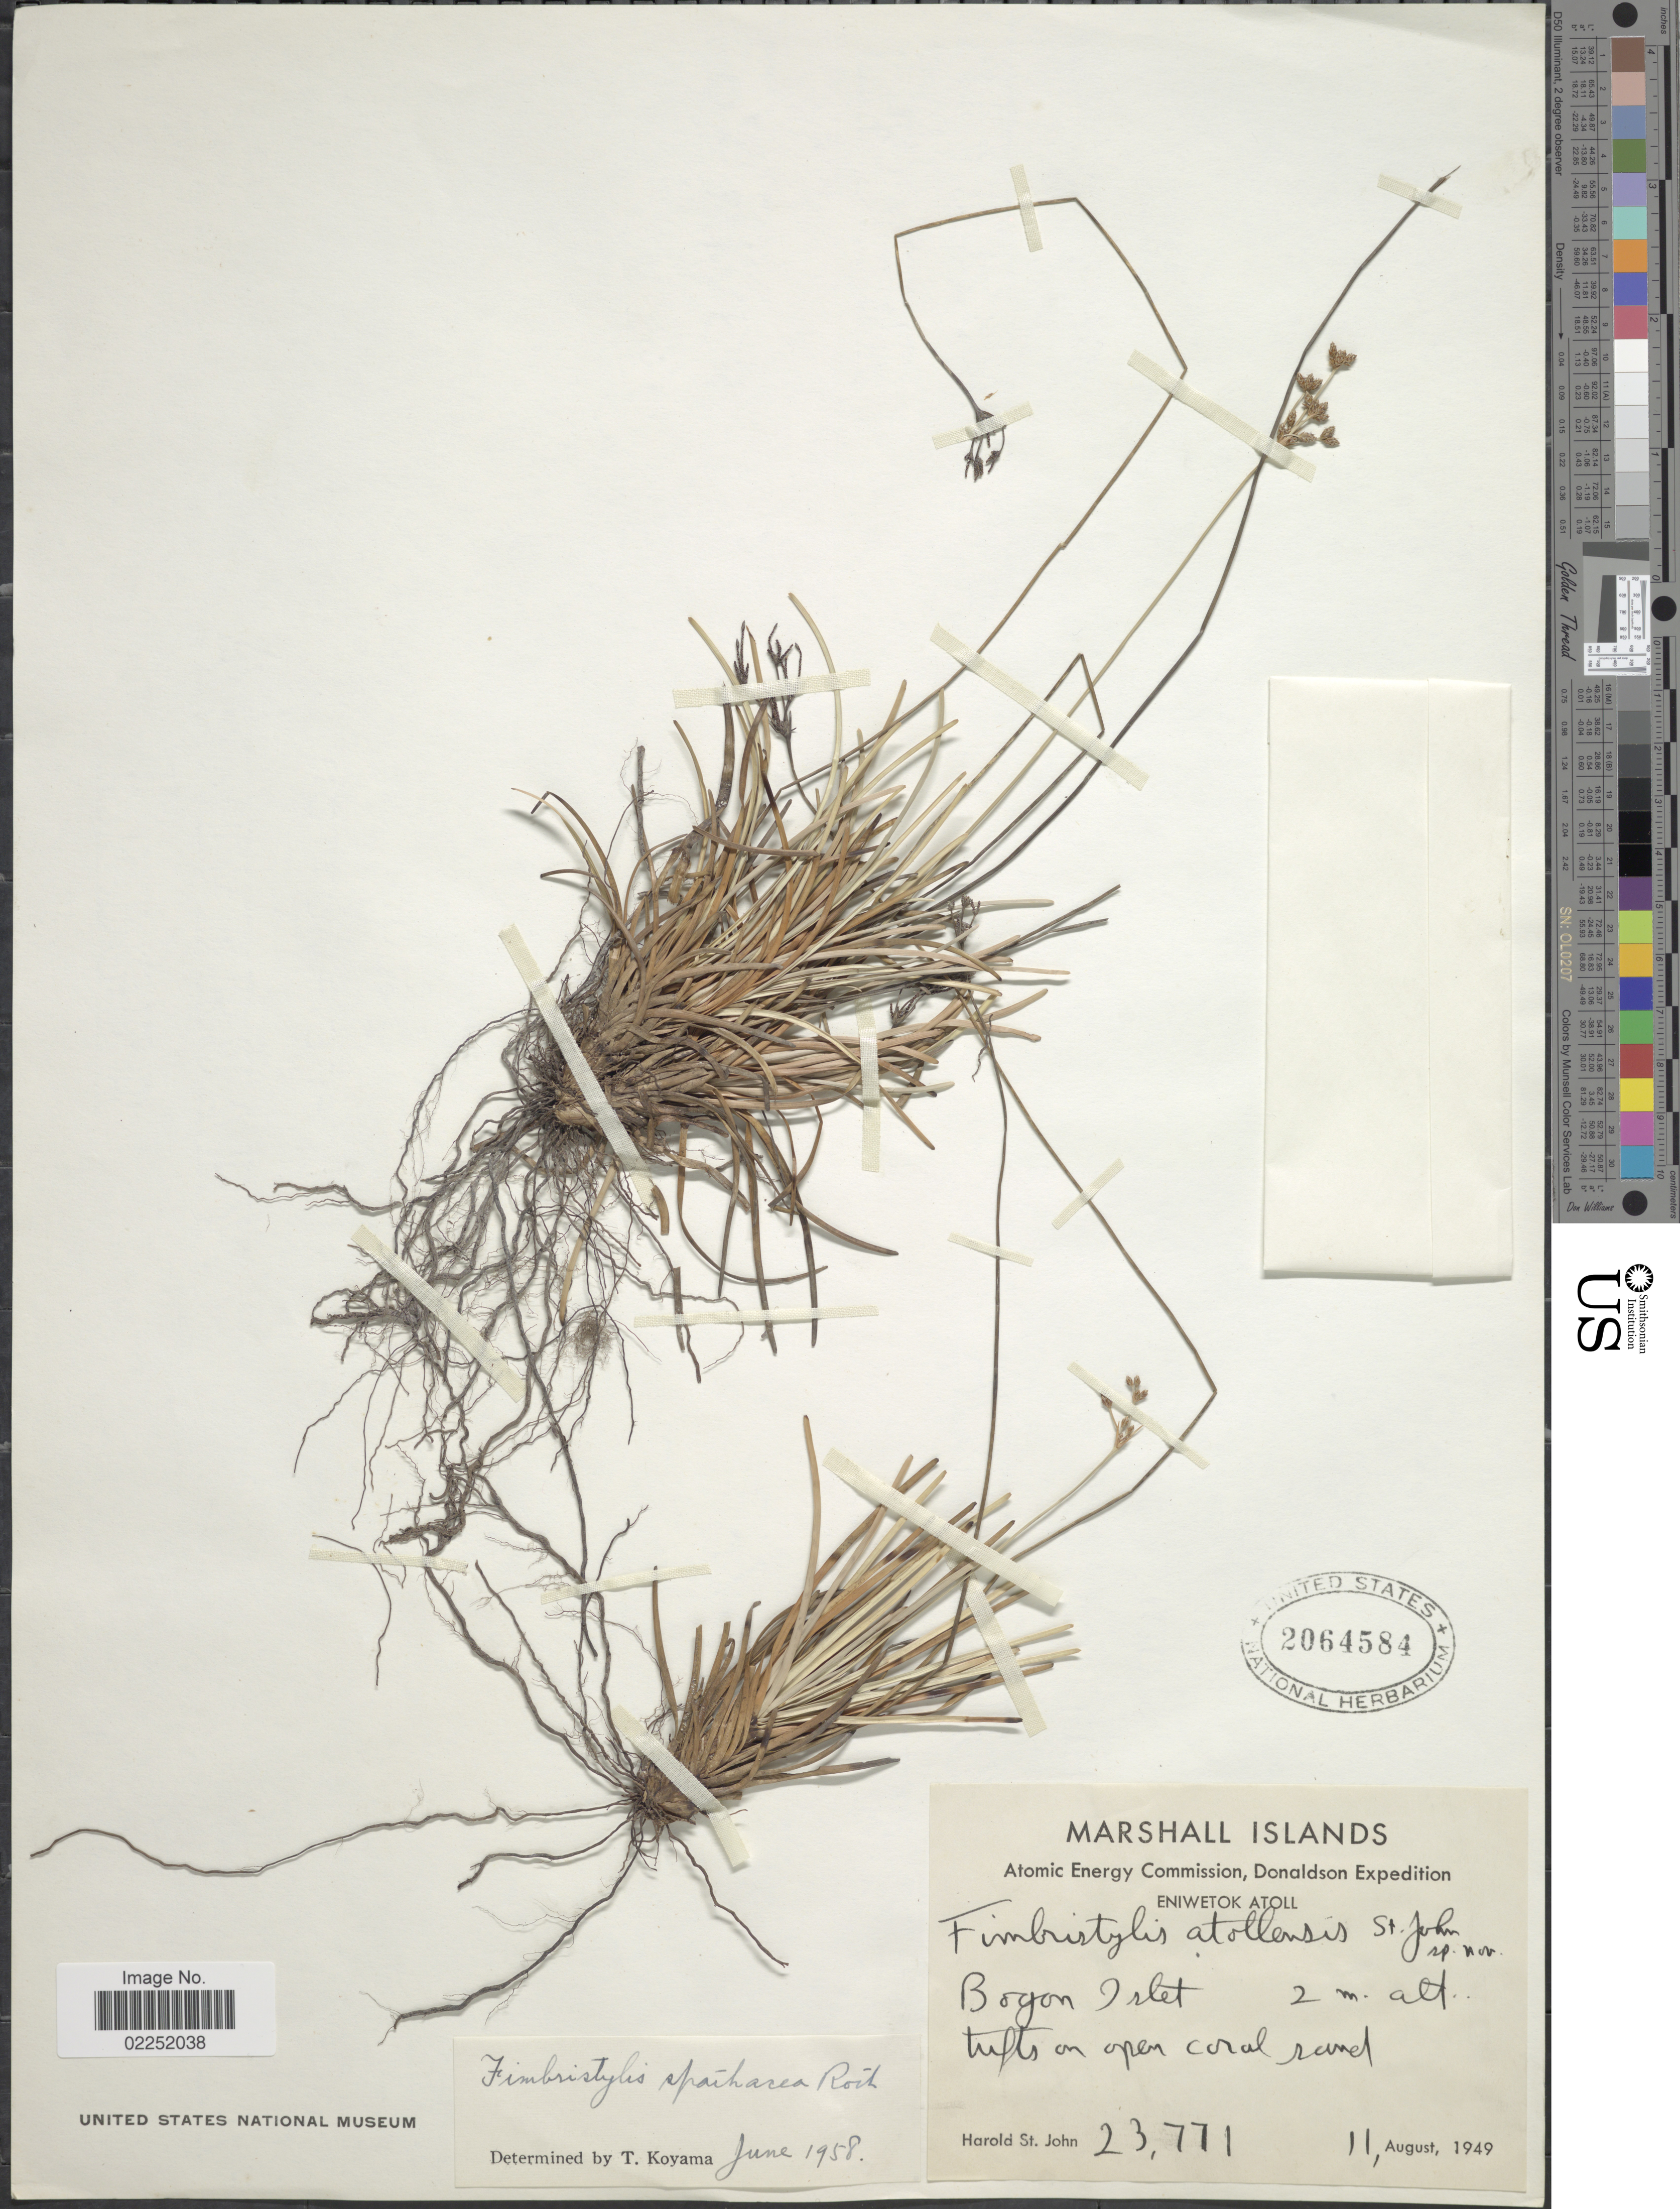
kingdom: Plantae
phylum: Tracheophyta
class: Liliopsida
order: Poales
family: Cyperaceae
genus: Fimbristylis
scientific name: Fimbristylis cymosa subsp. spathacea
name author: (Roth) T. Koyama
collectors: H. St. John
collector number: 23771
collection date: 1949-08-11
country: Marshall Islands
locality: Eniwetok Atoll, Bogon Islet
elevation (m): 2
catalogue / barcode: US 2064584